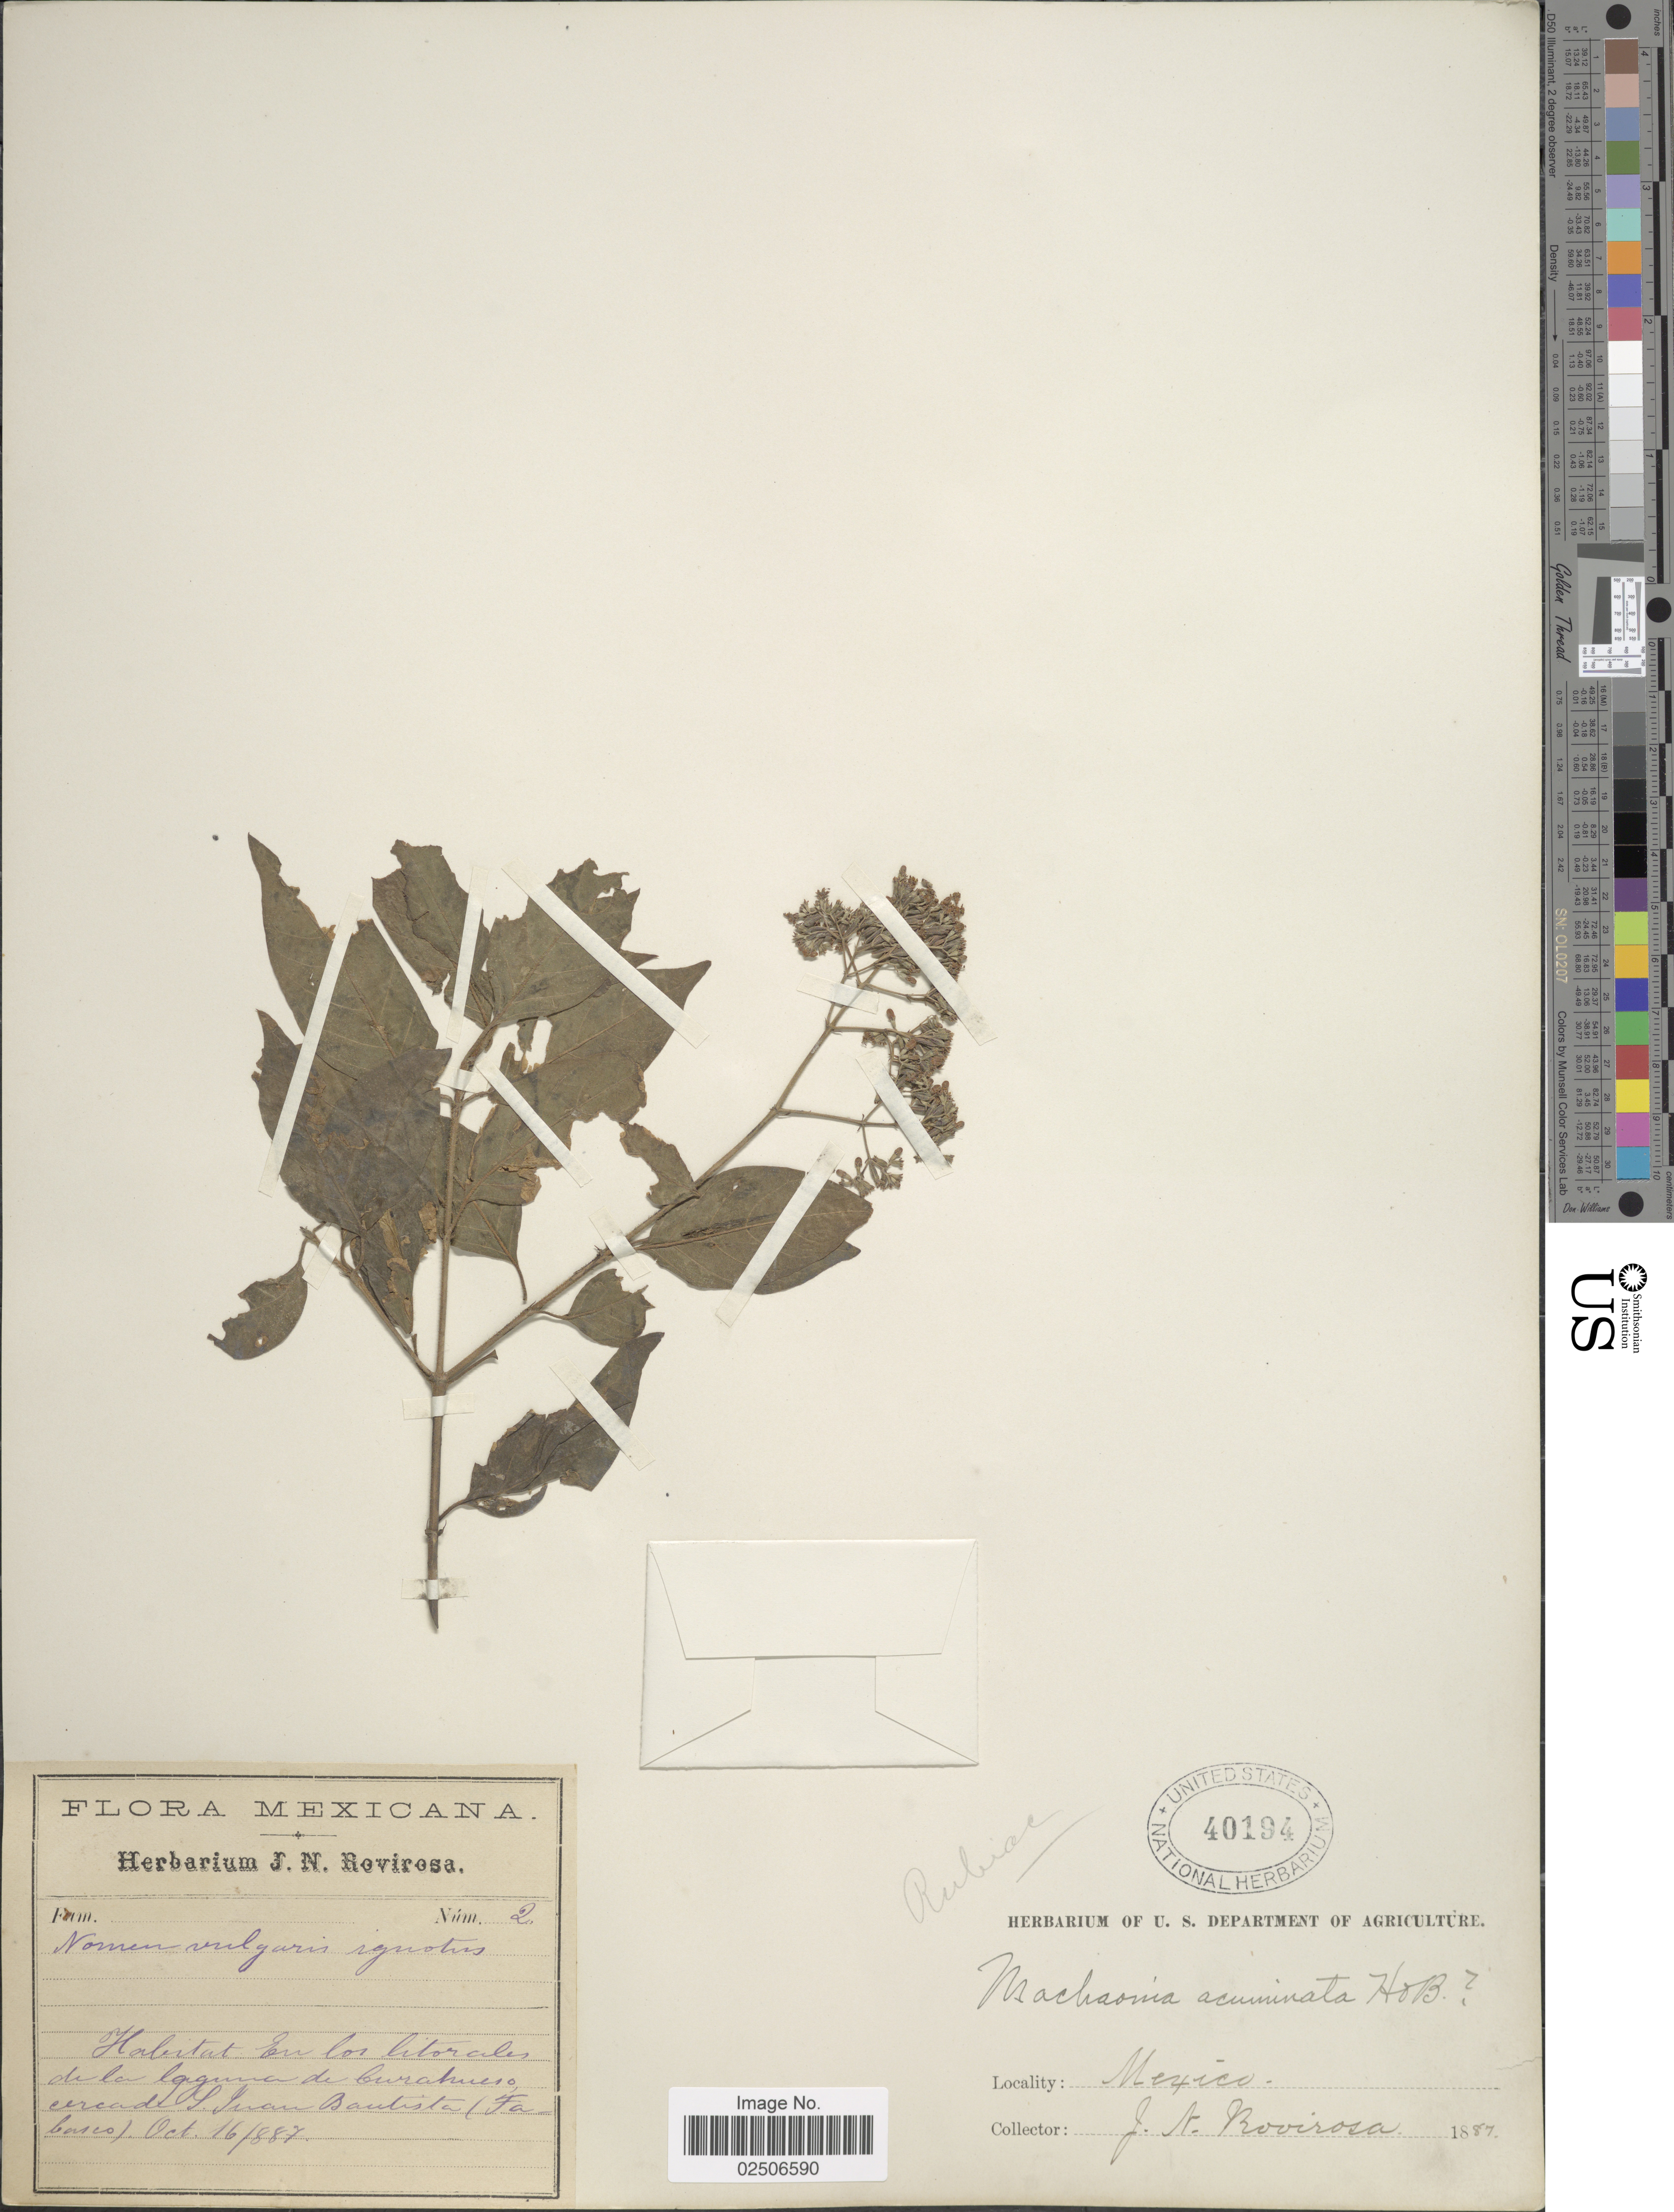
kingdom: Plantae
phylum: Tracheophyta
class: Magnoliopsida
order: Gentianales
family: Rubiaceae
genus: Machaonia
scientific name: Machaonia acuminata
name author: Bonpl.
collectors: J. N. Rovirosa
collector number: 2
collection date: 1887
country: Mexico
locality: En los litorales de la laguna de Curahueso cercade S. Juan Bautista (Tabasco)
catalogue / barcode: US 40194